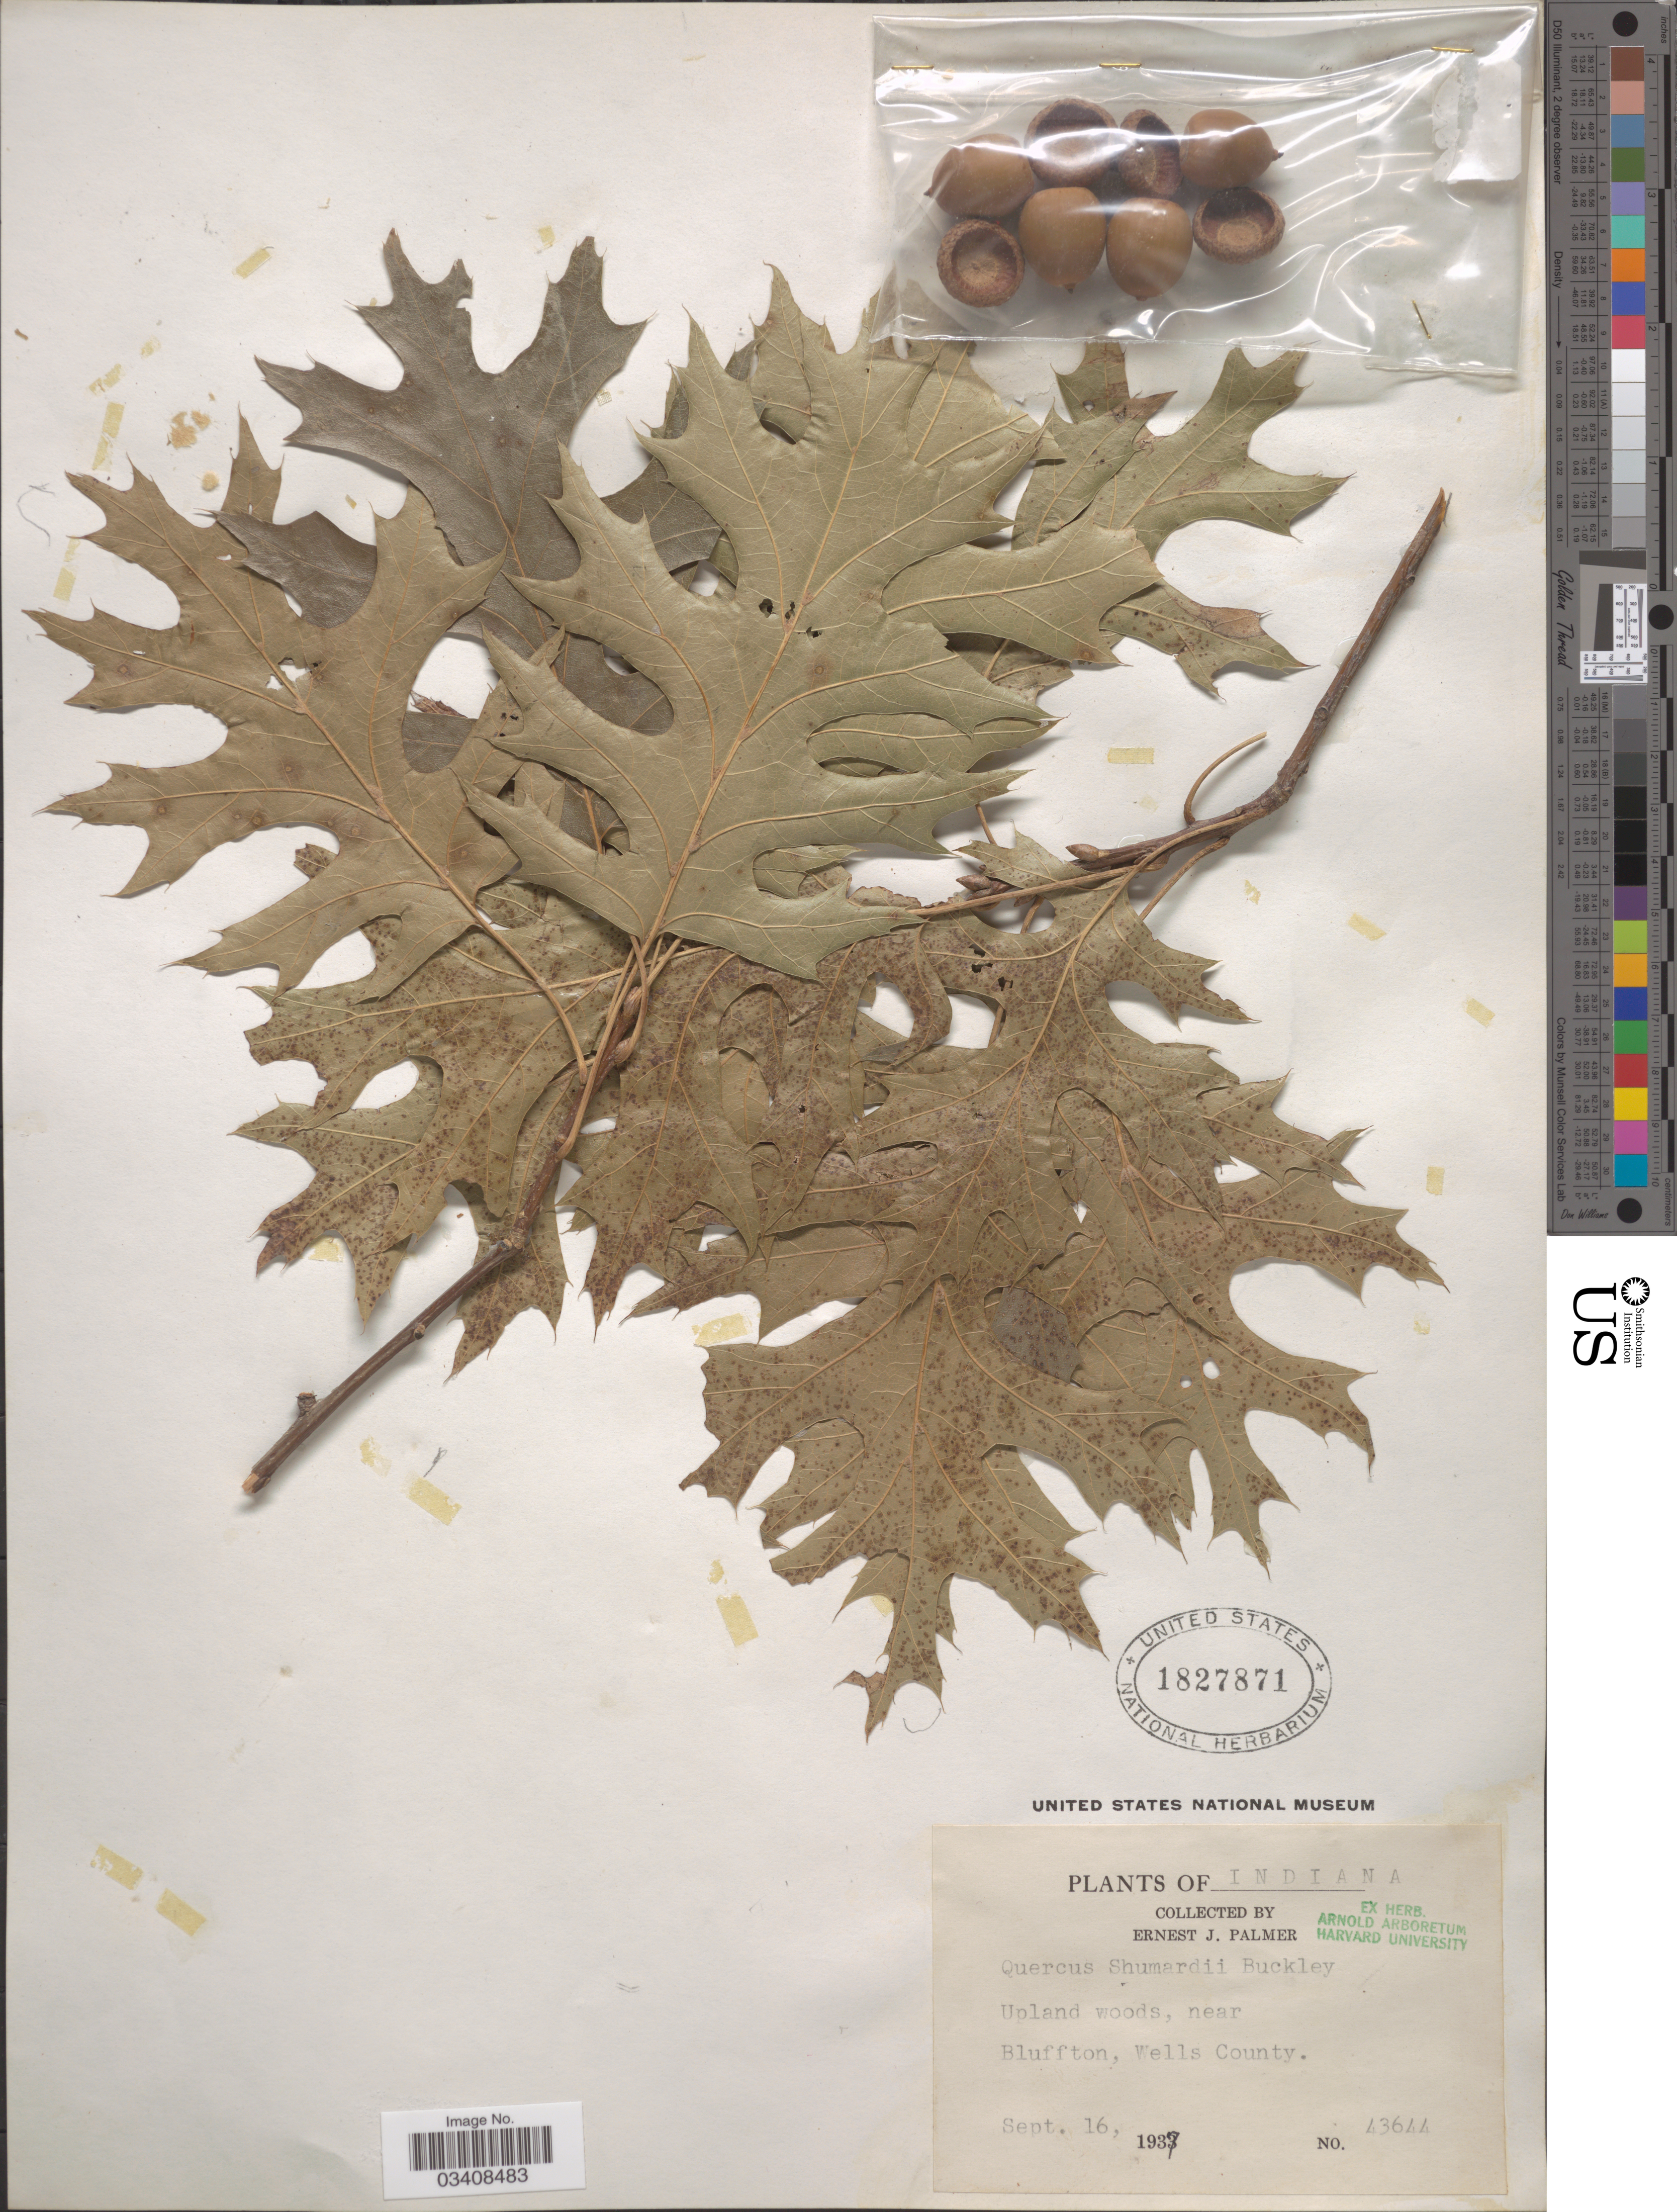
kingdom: Plantae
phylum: Tracheophyta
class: Magnoliopsida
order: Fagales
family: Fagaceae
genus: Quercus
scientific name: Quercus shumardii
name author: Buckley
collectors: E. J. Palmer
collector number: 43644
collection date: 1937-09-16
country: United States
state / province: Indiana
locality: Near Bluffton, Wells County.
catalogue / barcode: US 1827871